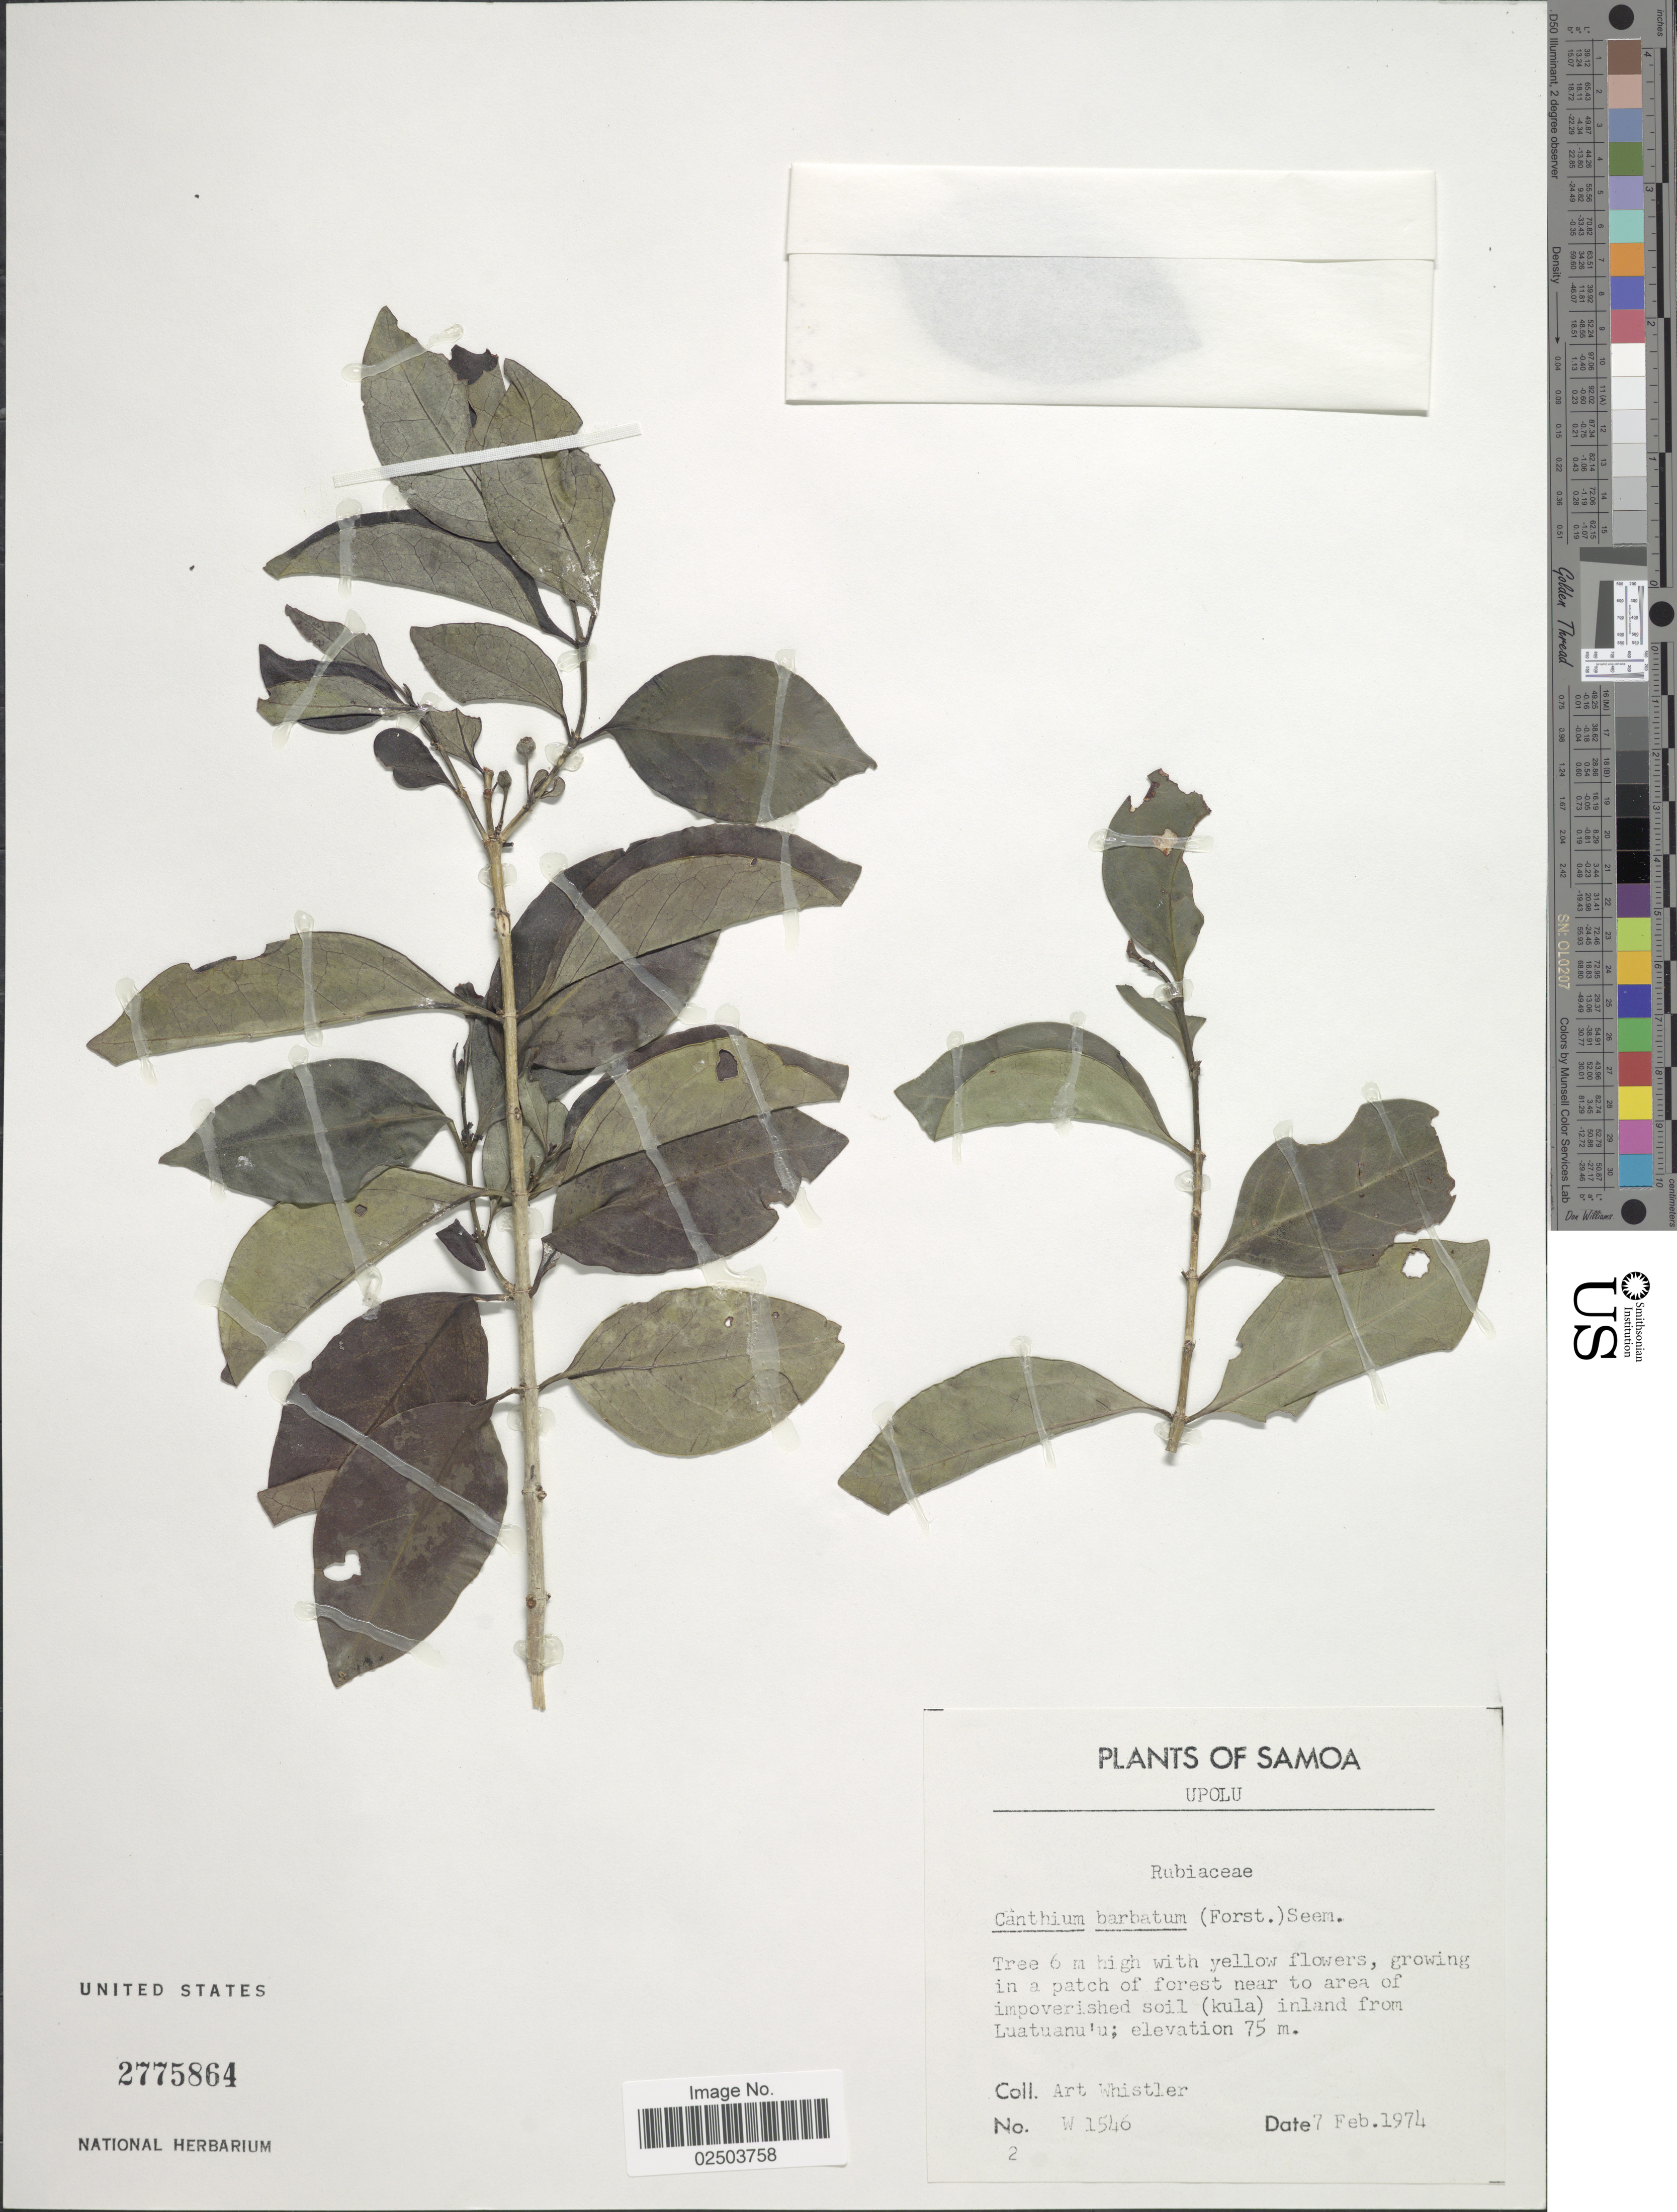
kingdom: Plantae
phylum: Tracheophyta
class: Magnoliopsida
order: Gentianales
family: Rubiaceae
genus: Canthium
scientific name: Canthium barbatum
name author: (G. Forst.) Seem.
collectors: A. Whistler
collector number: W 1546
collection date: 1974-02-07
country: Samoa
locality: Upolu. Growing in a patch of forest near to area of impoverished soil (kula) inland from Luatuanu'u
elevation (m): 75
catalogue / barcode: US 2775864